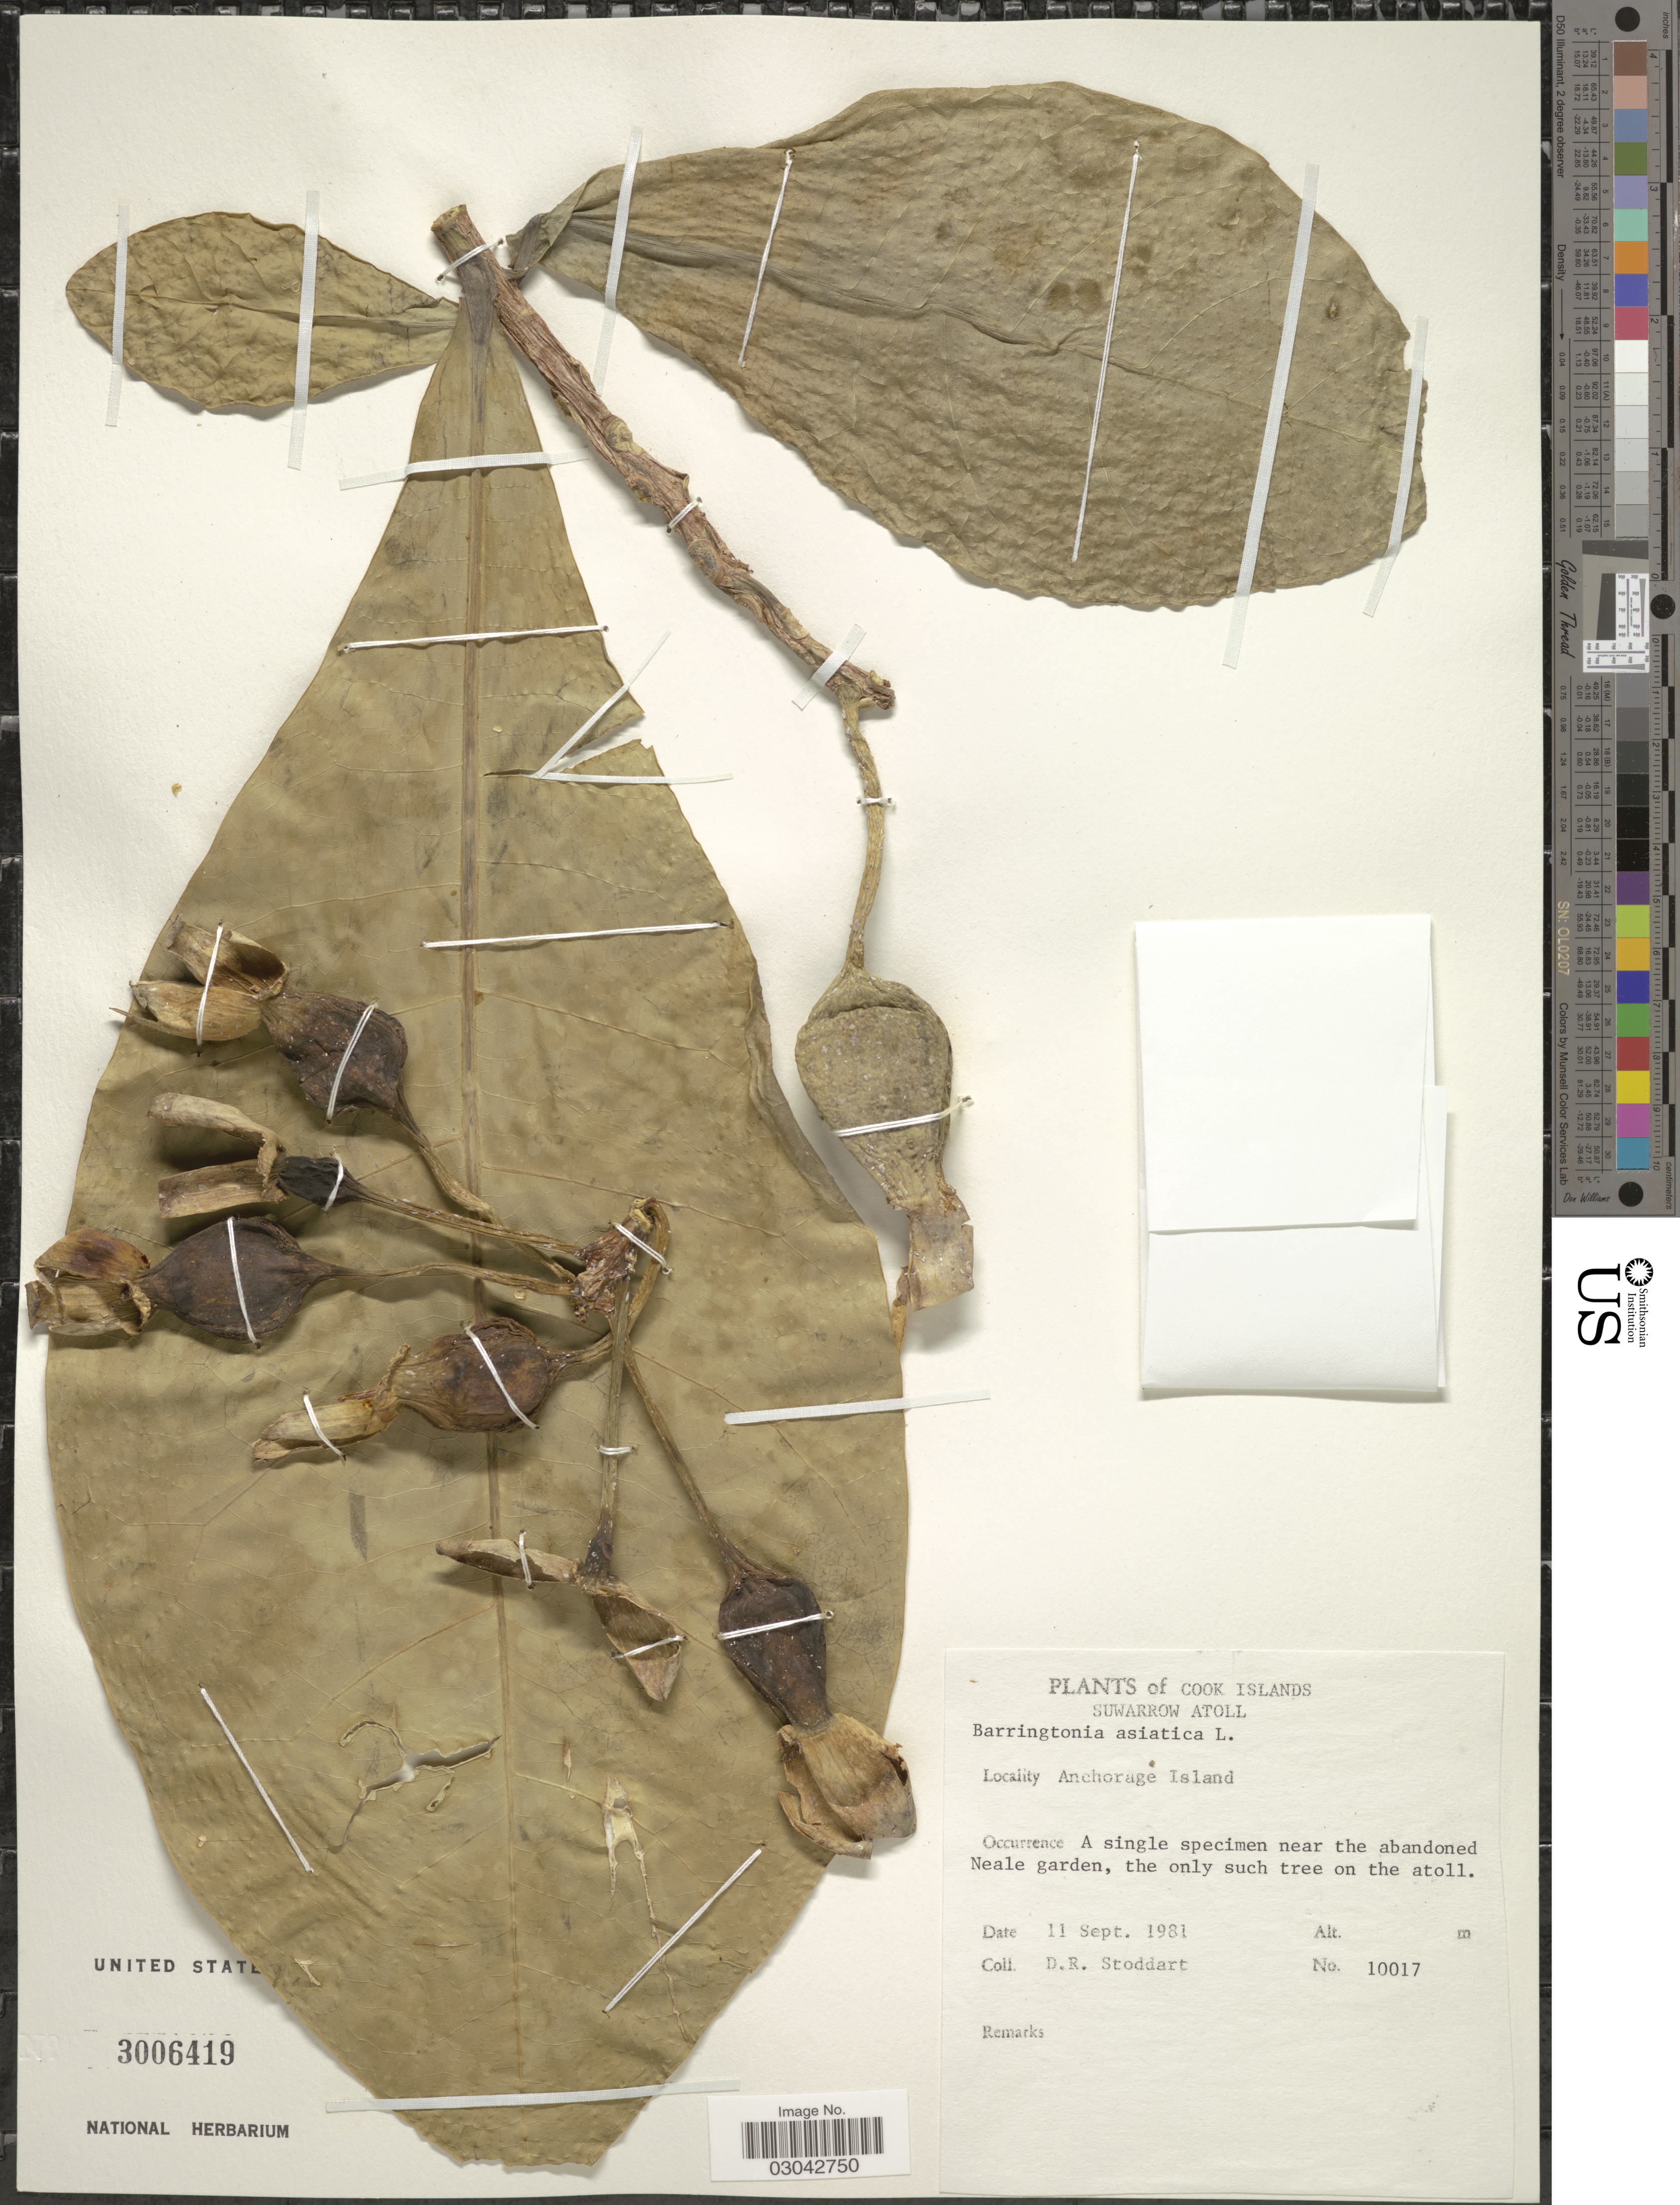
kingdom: Plantae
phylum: Tracheophyta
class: Magnoliopsida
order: Ericales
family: Lecythidaceae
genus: Barringtonia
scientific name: Barringtonia asiatica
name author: (L.) Kurz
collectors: D. R. Stoddart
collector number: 100117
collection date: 1981-09-11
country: Cook Islands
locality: Suwarrow Atoll. Anchorage Island. Near the abandoned Neale garden.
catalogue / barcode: US 3006419